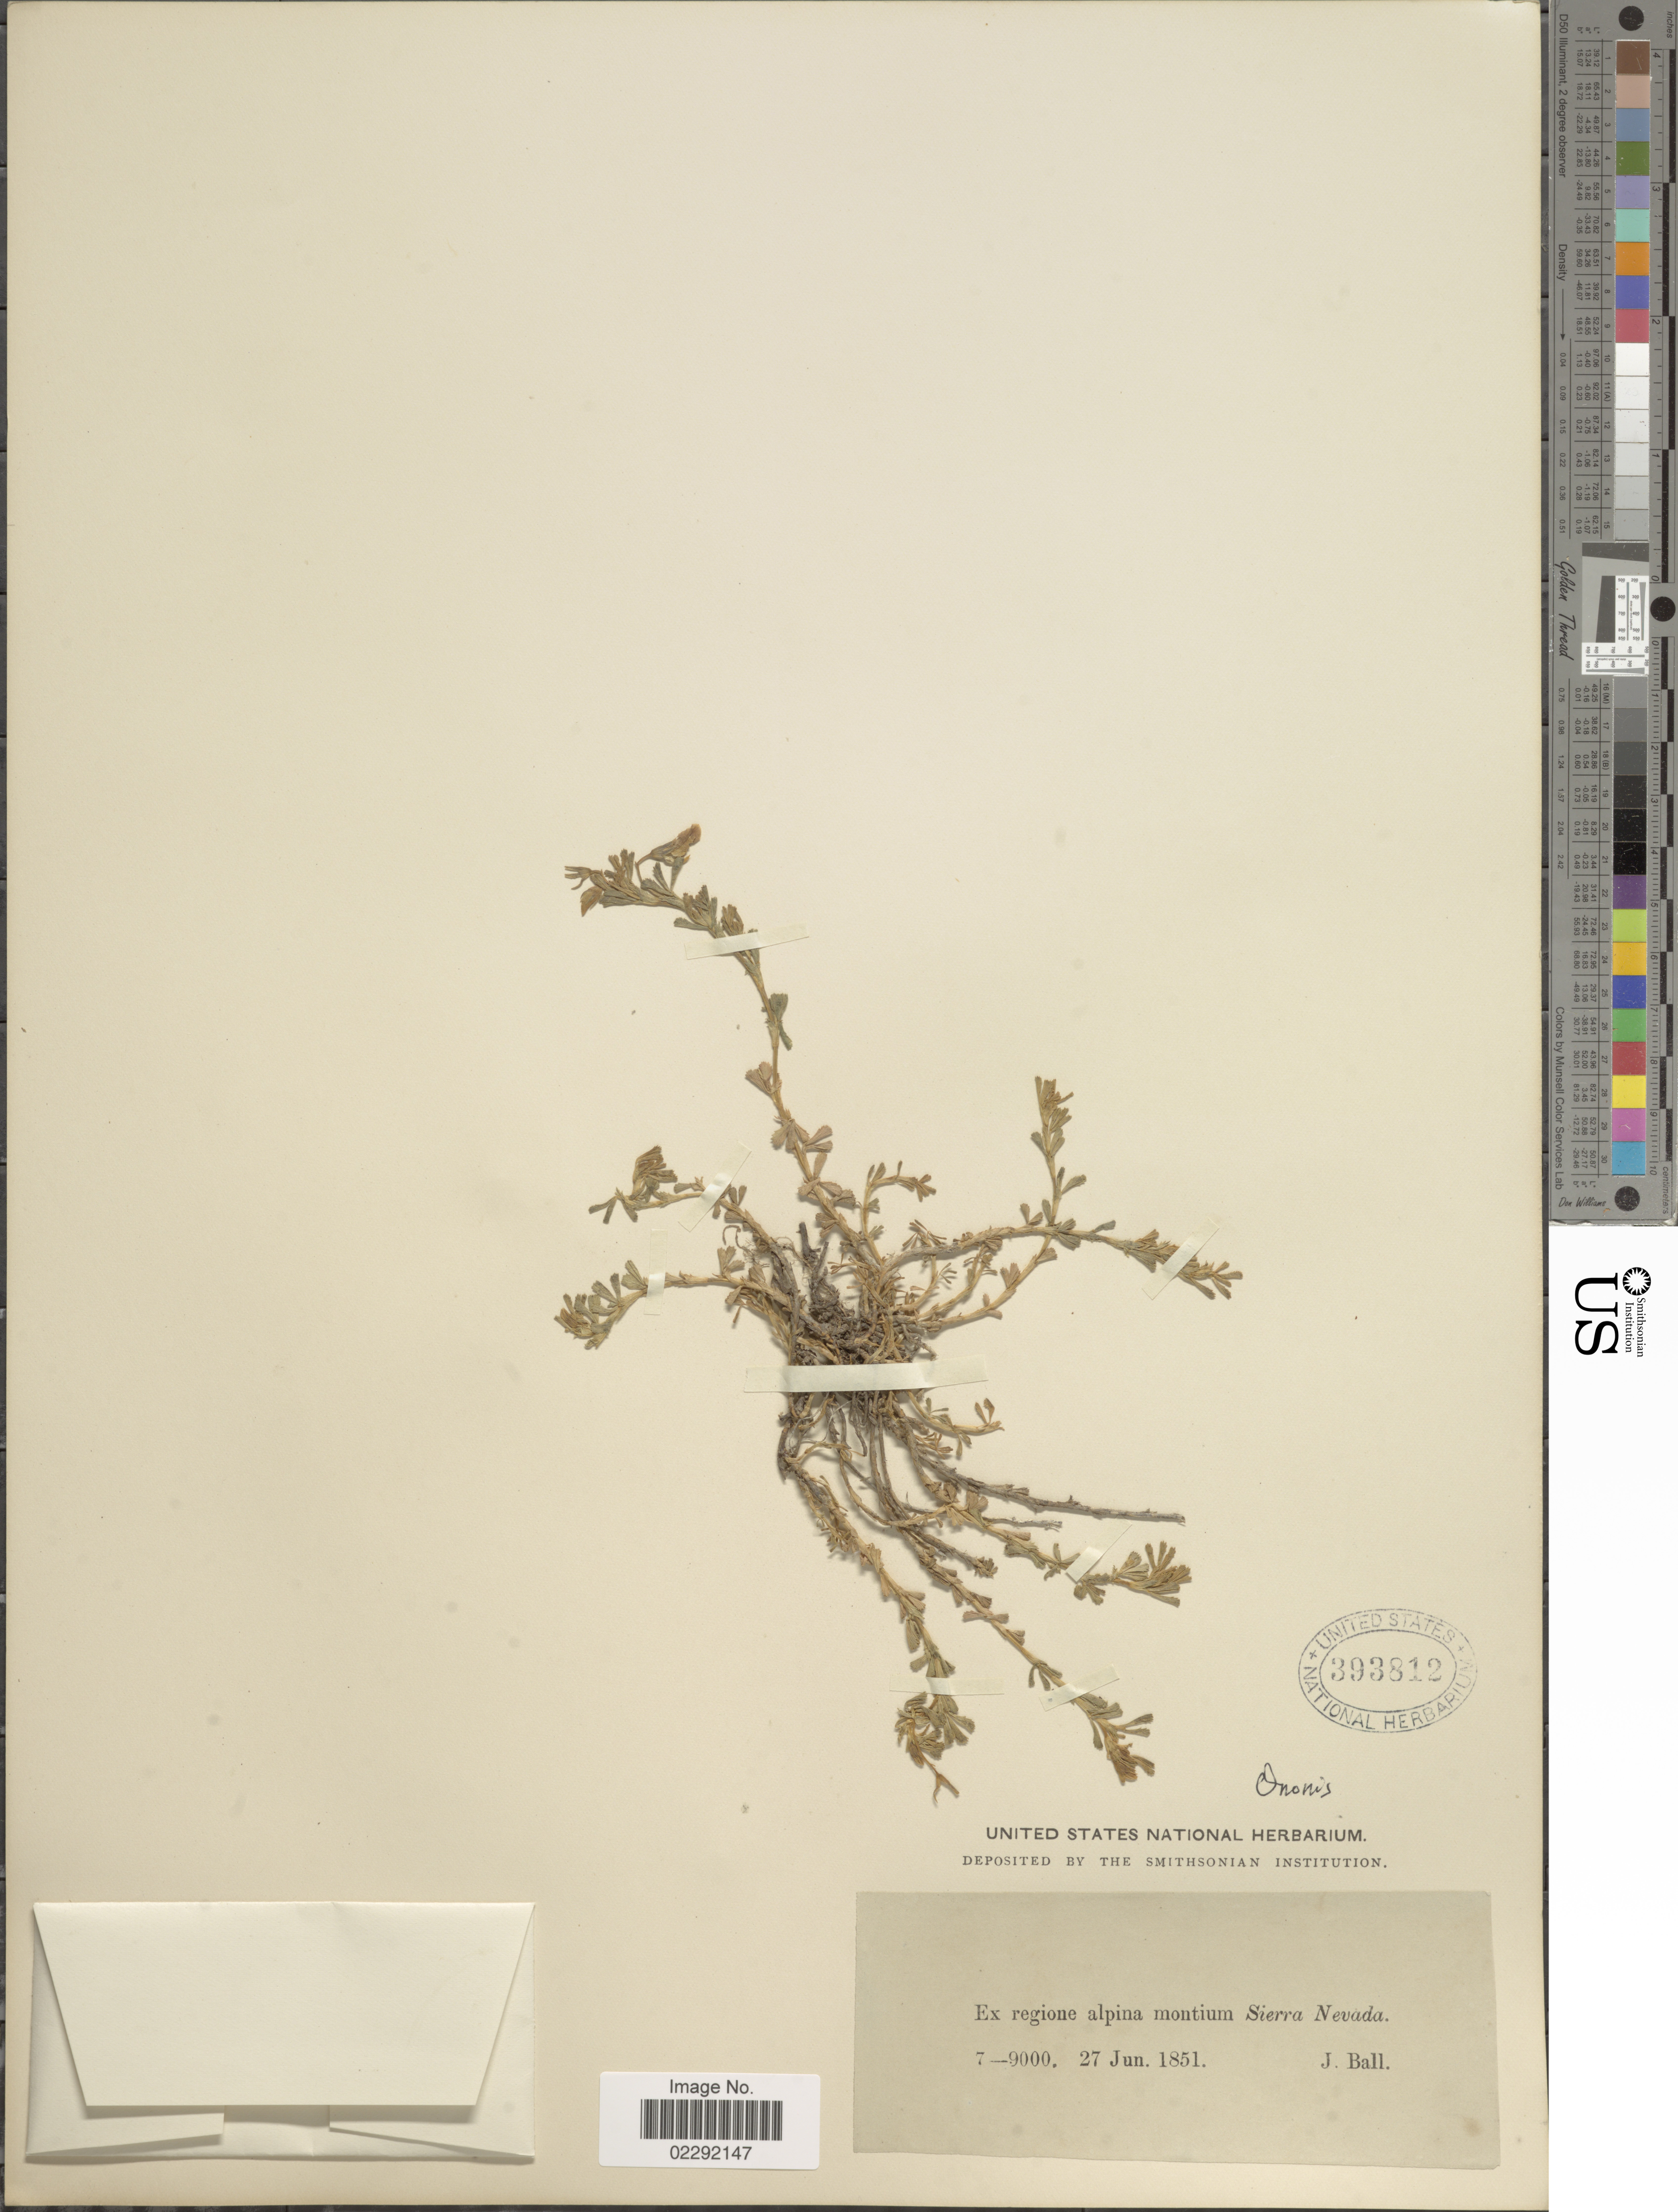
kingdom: Plantae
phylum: Tracheophyta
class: Magnoliopsida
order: Fabales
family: Fabaceae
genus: Ononis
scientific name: Ononis sp.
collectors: J. Ball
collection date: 1851-06-27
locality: Regione alpina montum Sierra Nevada.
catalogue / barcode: US 393812